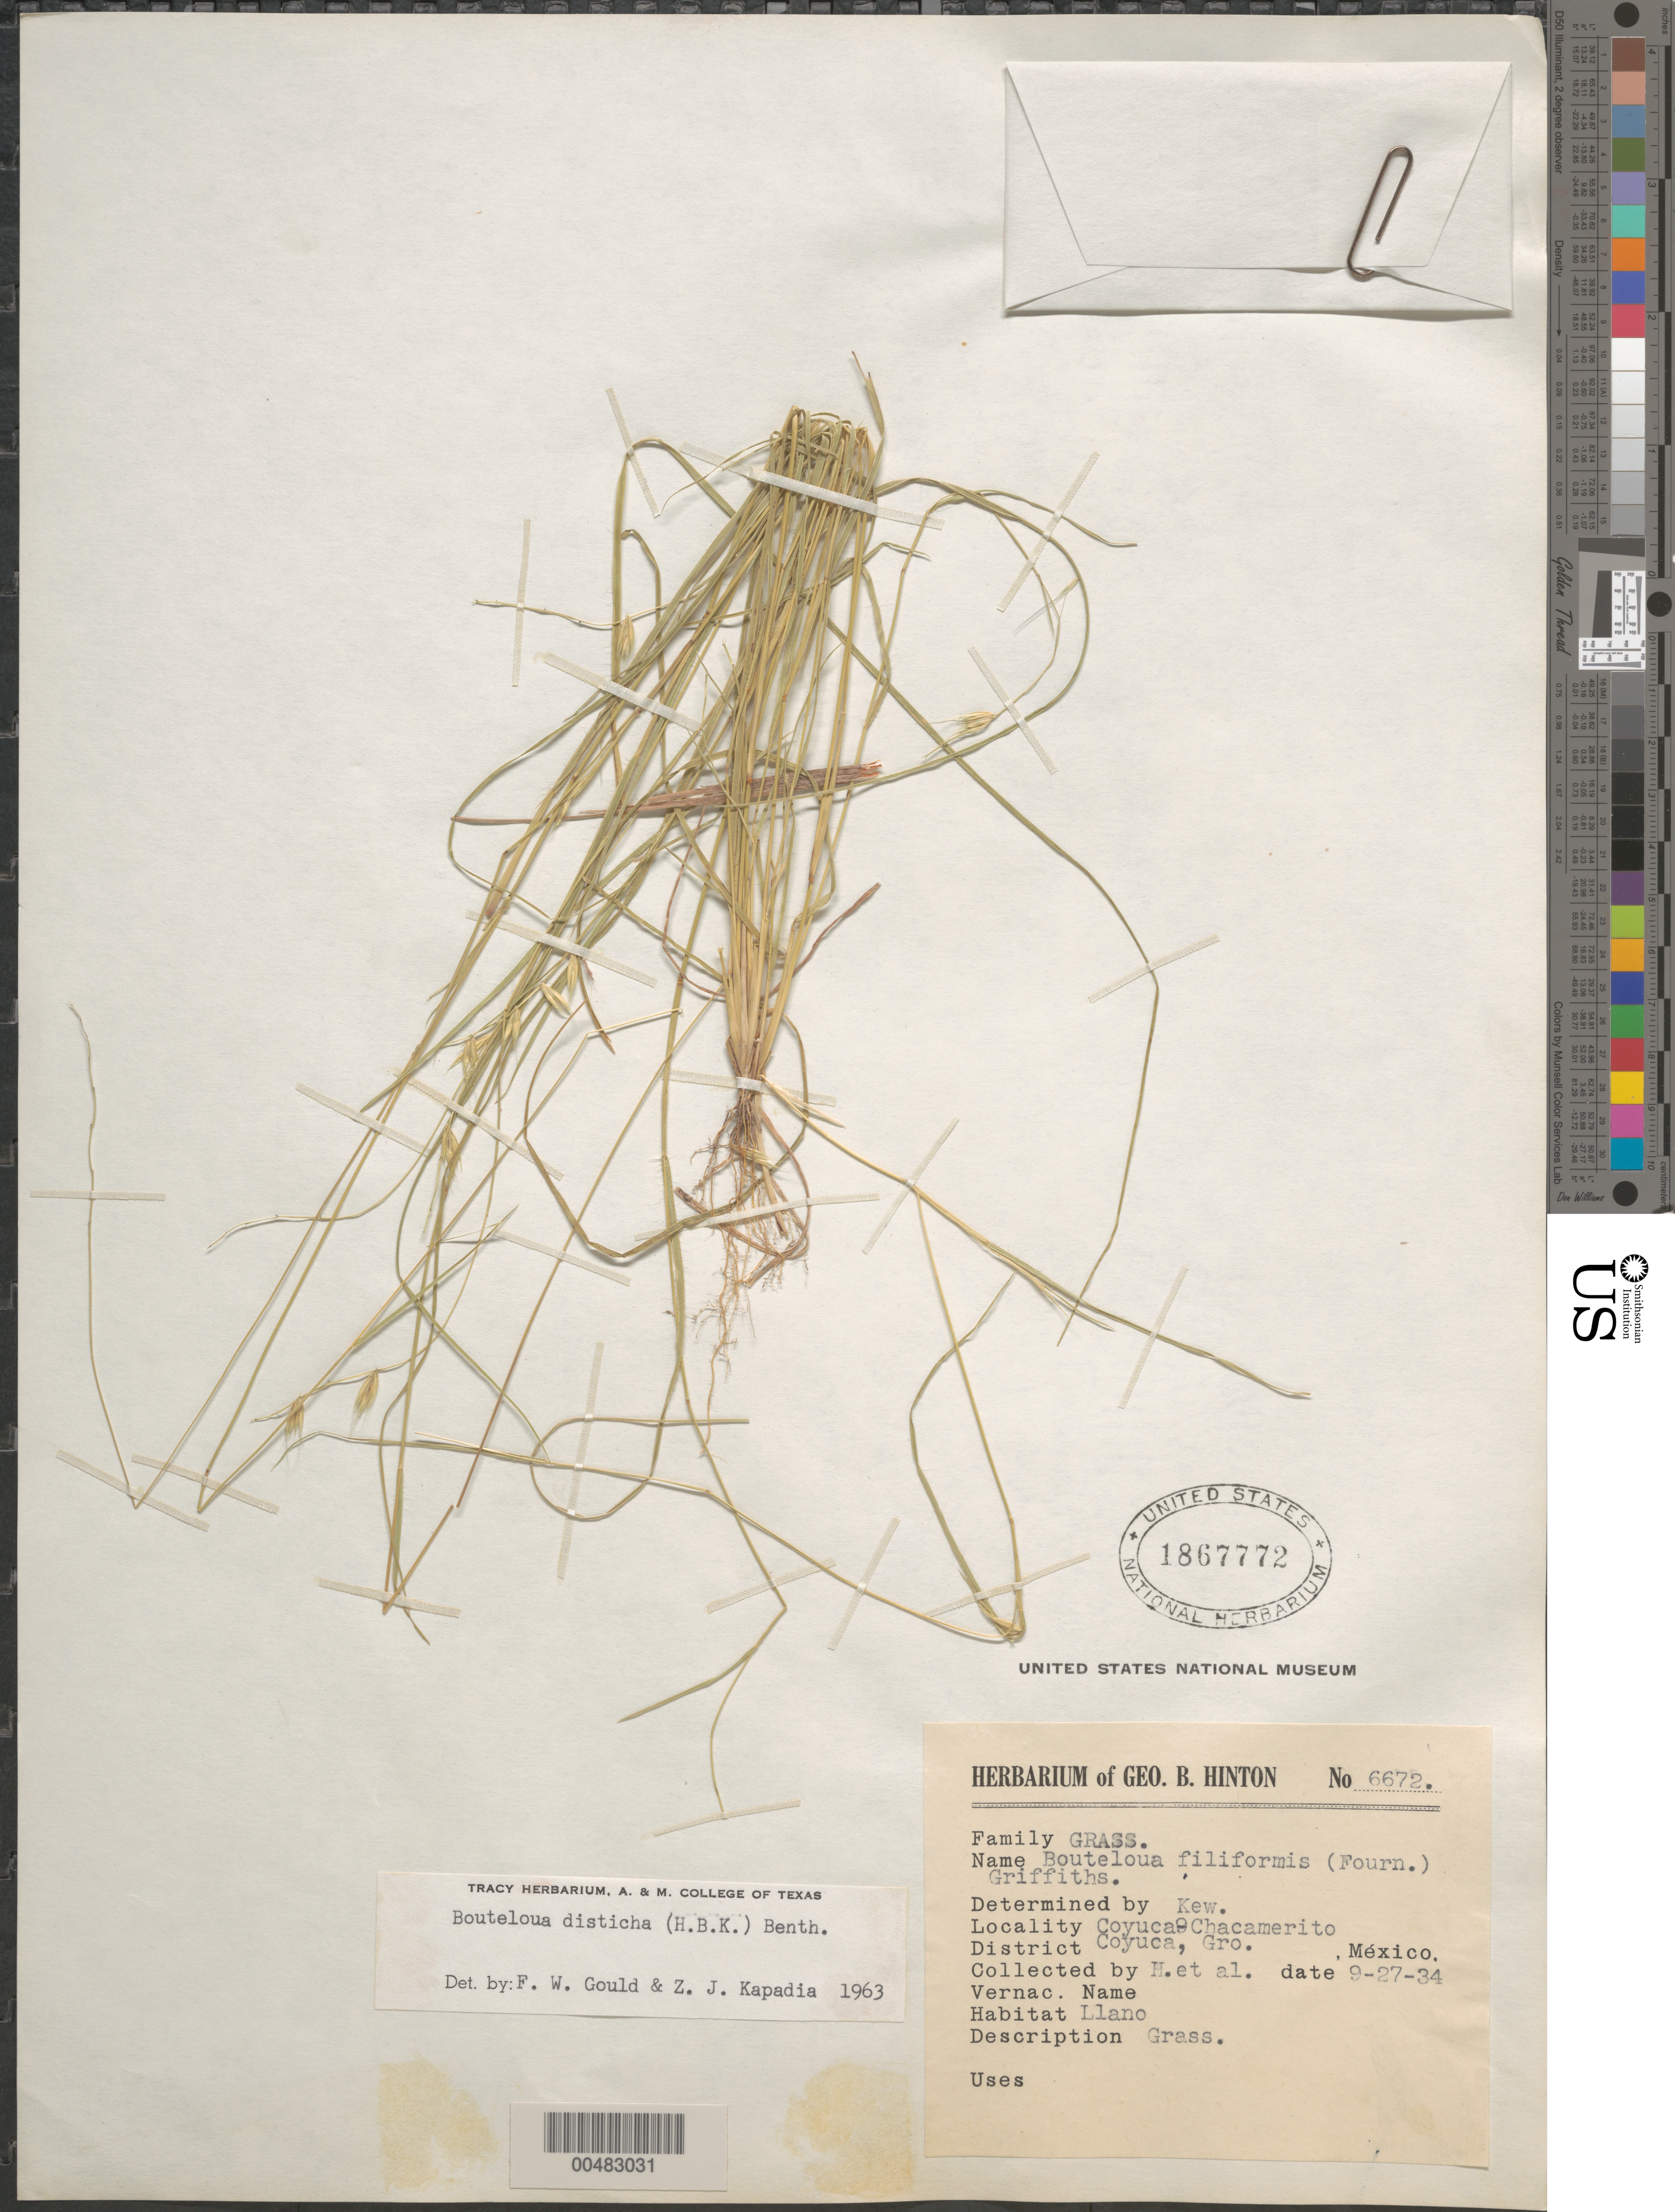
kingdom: Plantae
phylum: Tracheophyta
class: Liliopsida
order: Poales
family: Poaceae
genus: Bouteloua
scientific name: Bouteloua disticha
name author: (Kunth) Benth.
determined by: Gould, F. W.; Kapadia, Zarir J.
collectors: G. B. Hinton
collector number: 6672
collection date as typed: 27 Sep 1934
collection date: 1934-09-27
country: Mexico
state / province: Guerrero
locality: Dist: Coyuca, Coyuca - Chacamerito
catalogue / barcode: US 1867772